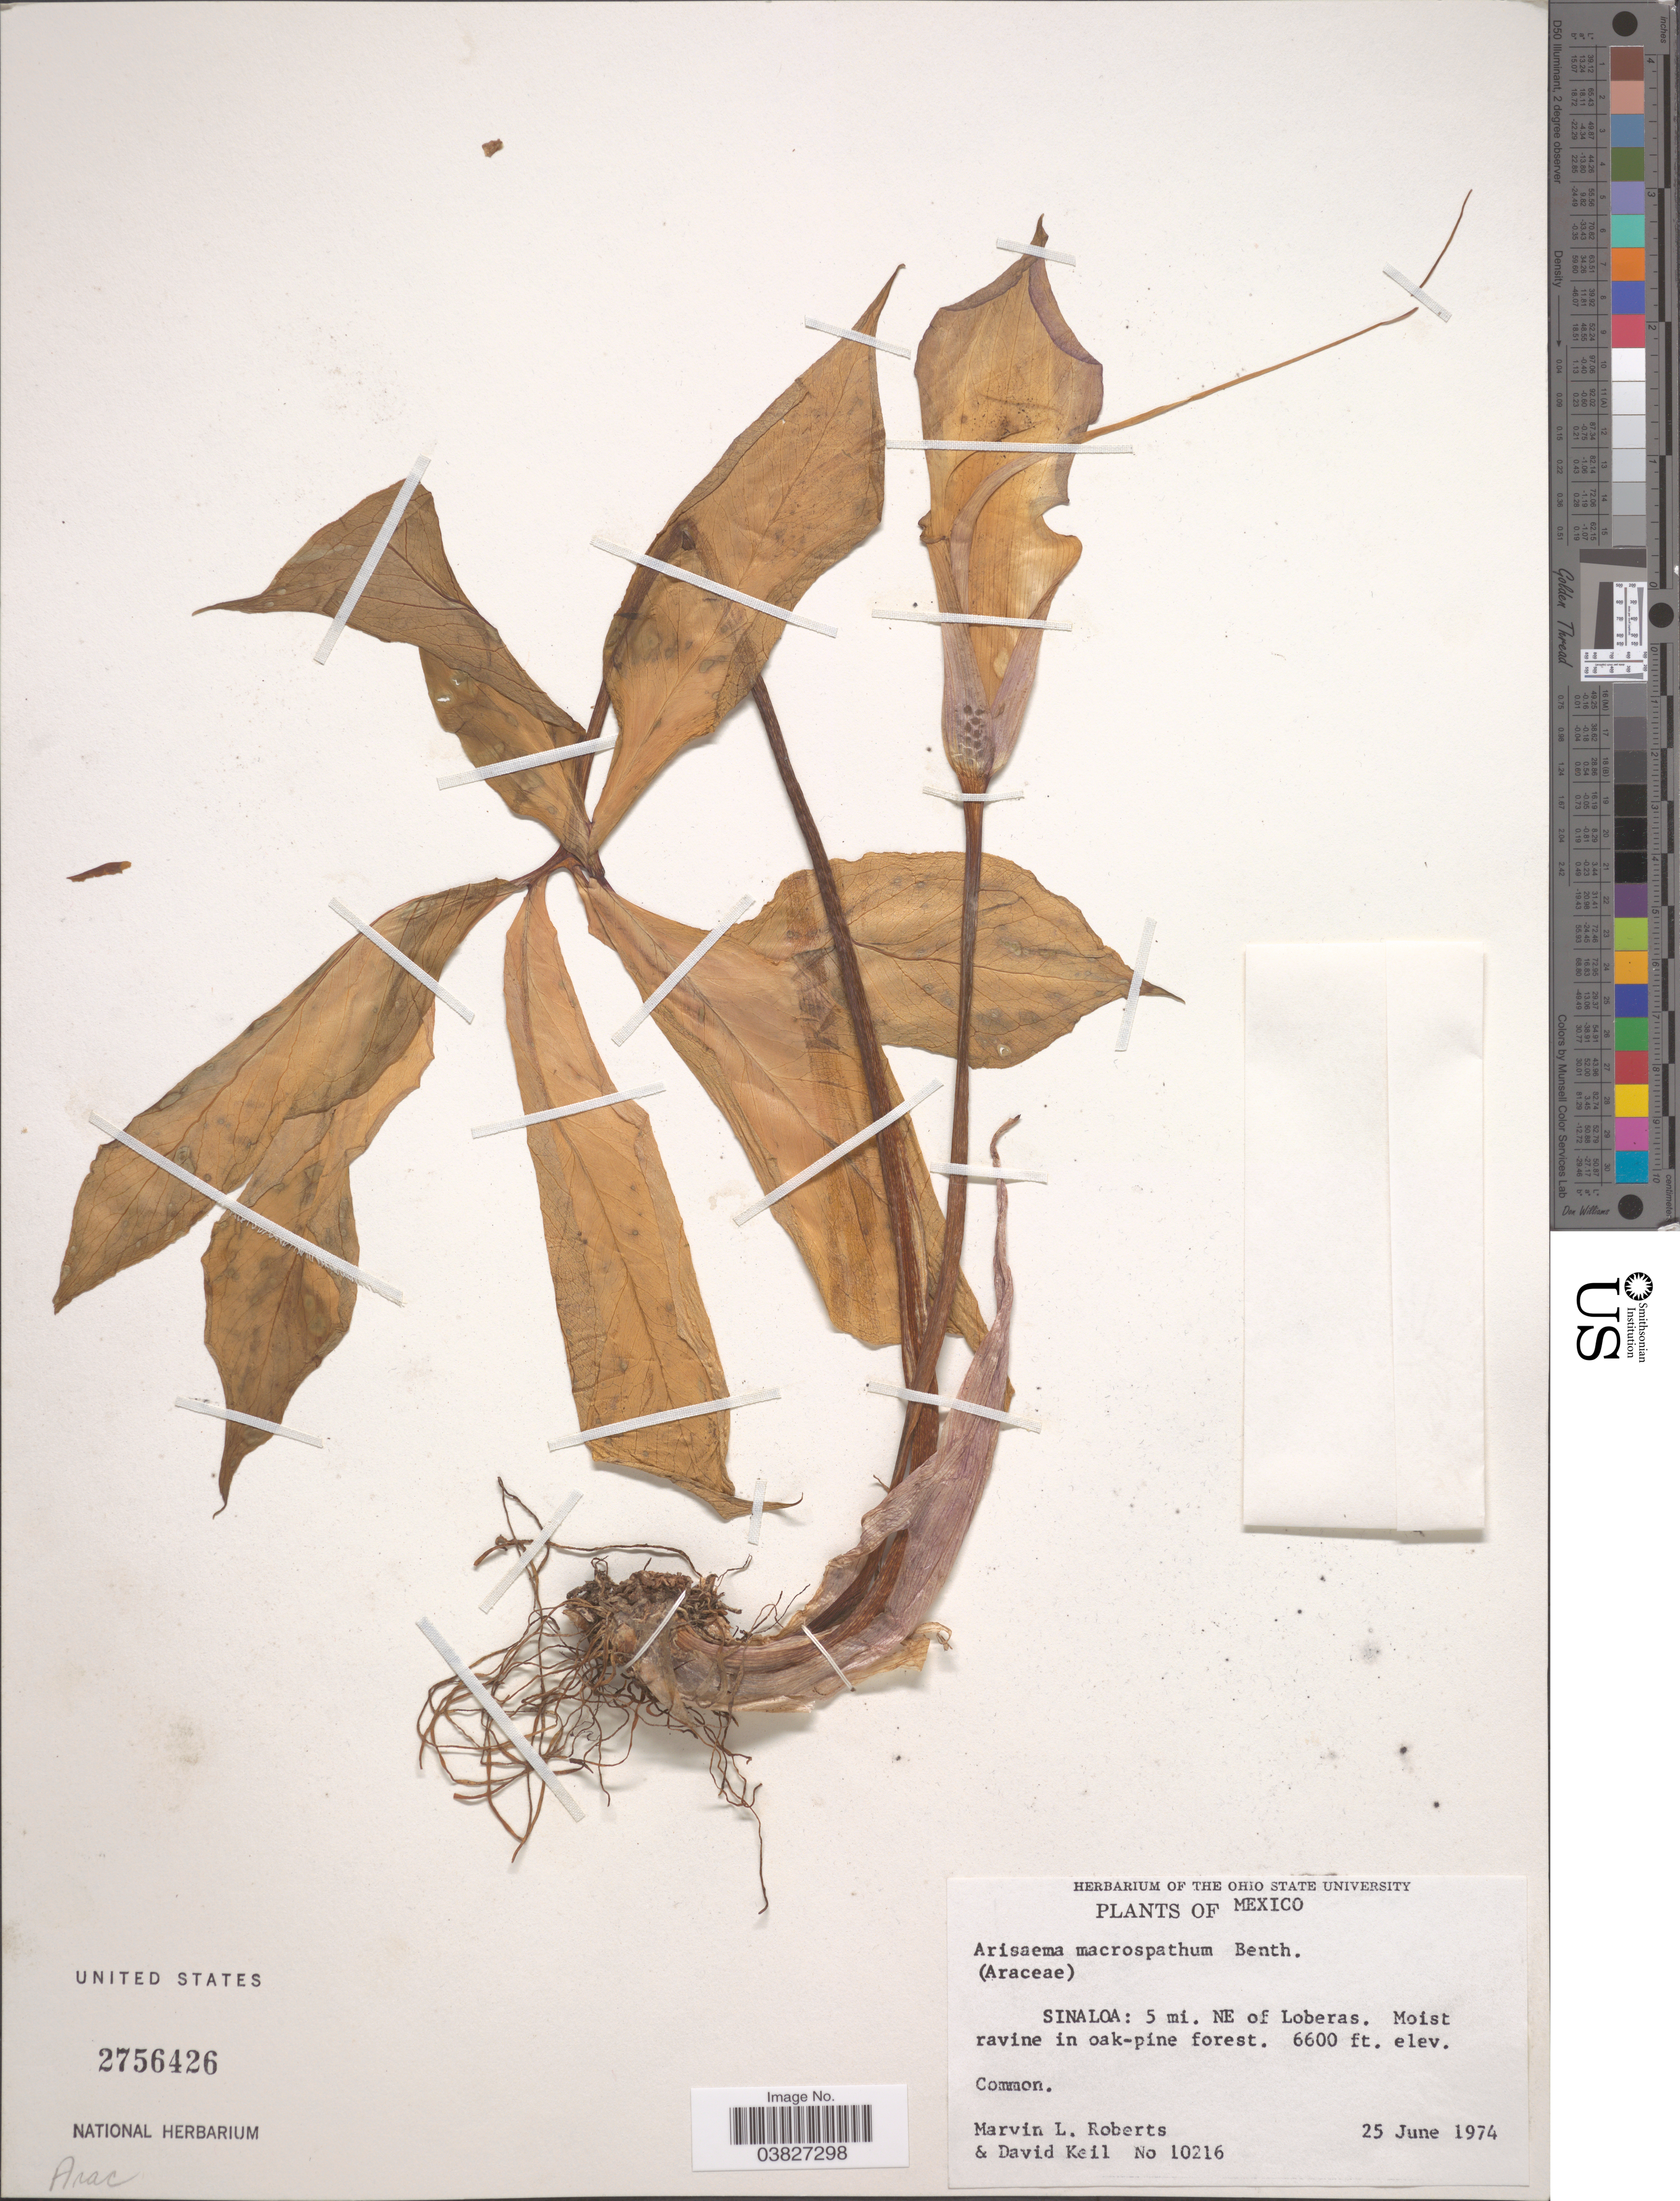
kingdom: Plantae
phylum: Tracheophyta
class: Liliopsida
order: Alismatales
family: Araceae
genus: Arisaema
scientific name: Arisaema macrospathum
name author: Benth.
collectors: M. Roberts & D. J. Keil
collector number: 10216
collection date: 1974-06-25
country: Mexico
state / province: Sinaloa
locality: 5 mi. NE of Loberas. Moist ravine in oak-pine forest.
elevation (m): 2012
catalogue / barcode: US 2756426